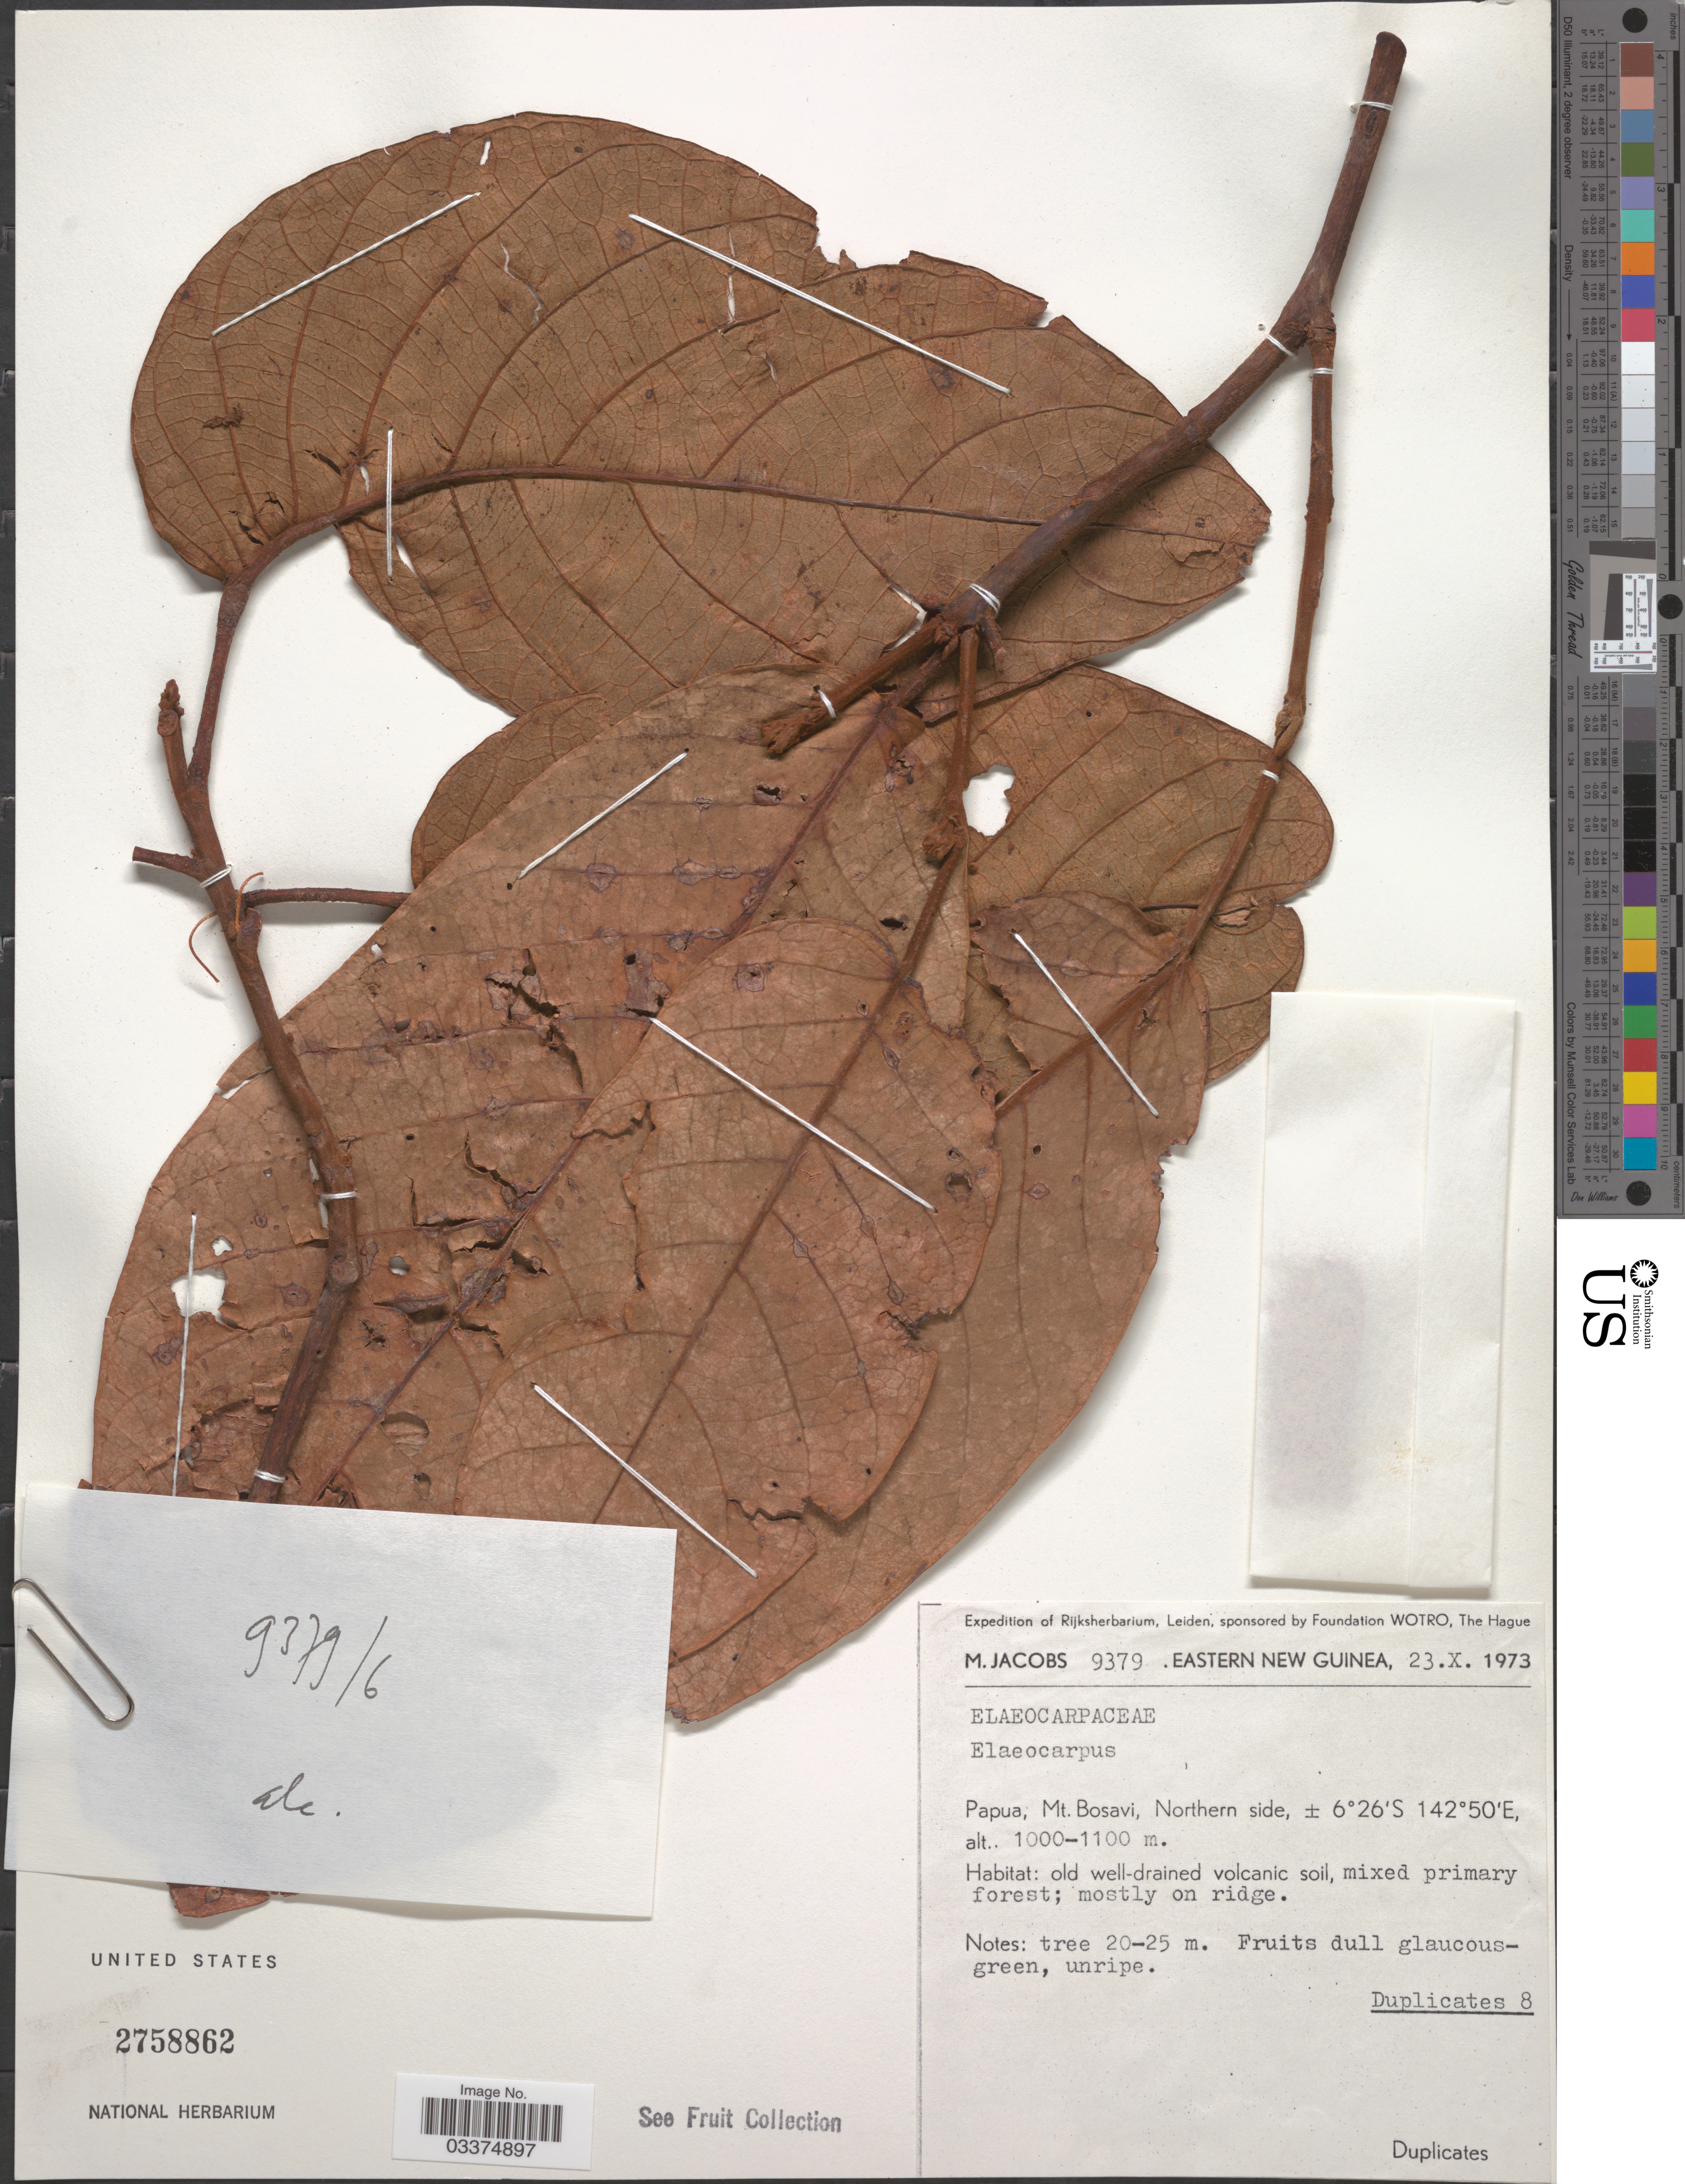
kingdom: Plantae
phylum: Tracheophyta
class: Magnoliopsida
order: Oxalidales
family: Elaeocarpaceae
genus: Elaeocarpus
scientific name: Elaeocarpus sp.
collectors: M. Jacobs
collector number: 9379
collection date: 1973-10-23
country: Papua New Guinea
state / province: Northern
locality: Eastern New Guinea. Papua, Mt. Bosavi, Northern side.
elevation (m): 1000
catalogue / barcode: US 2758862